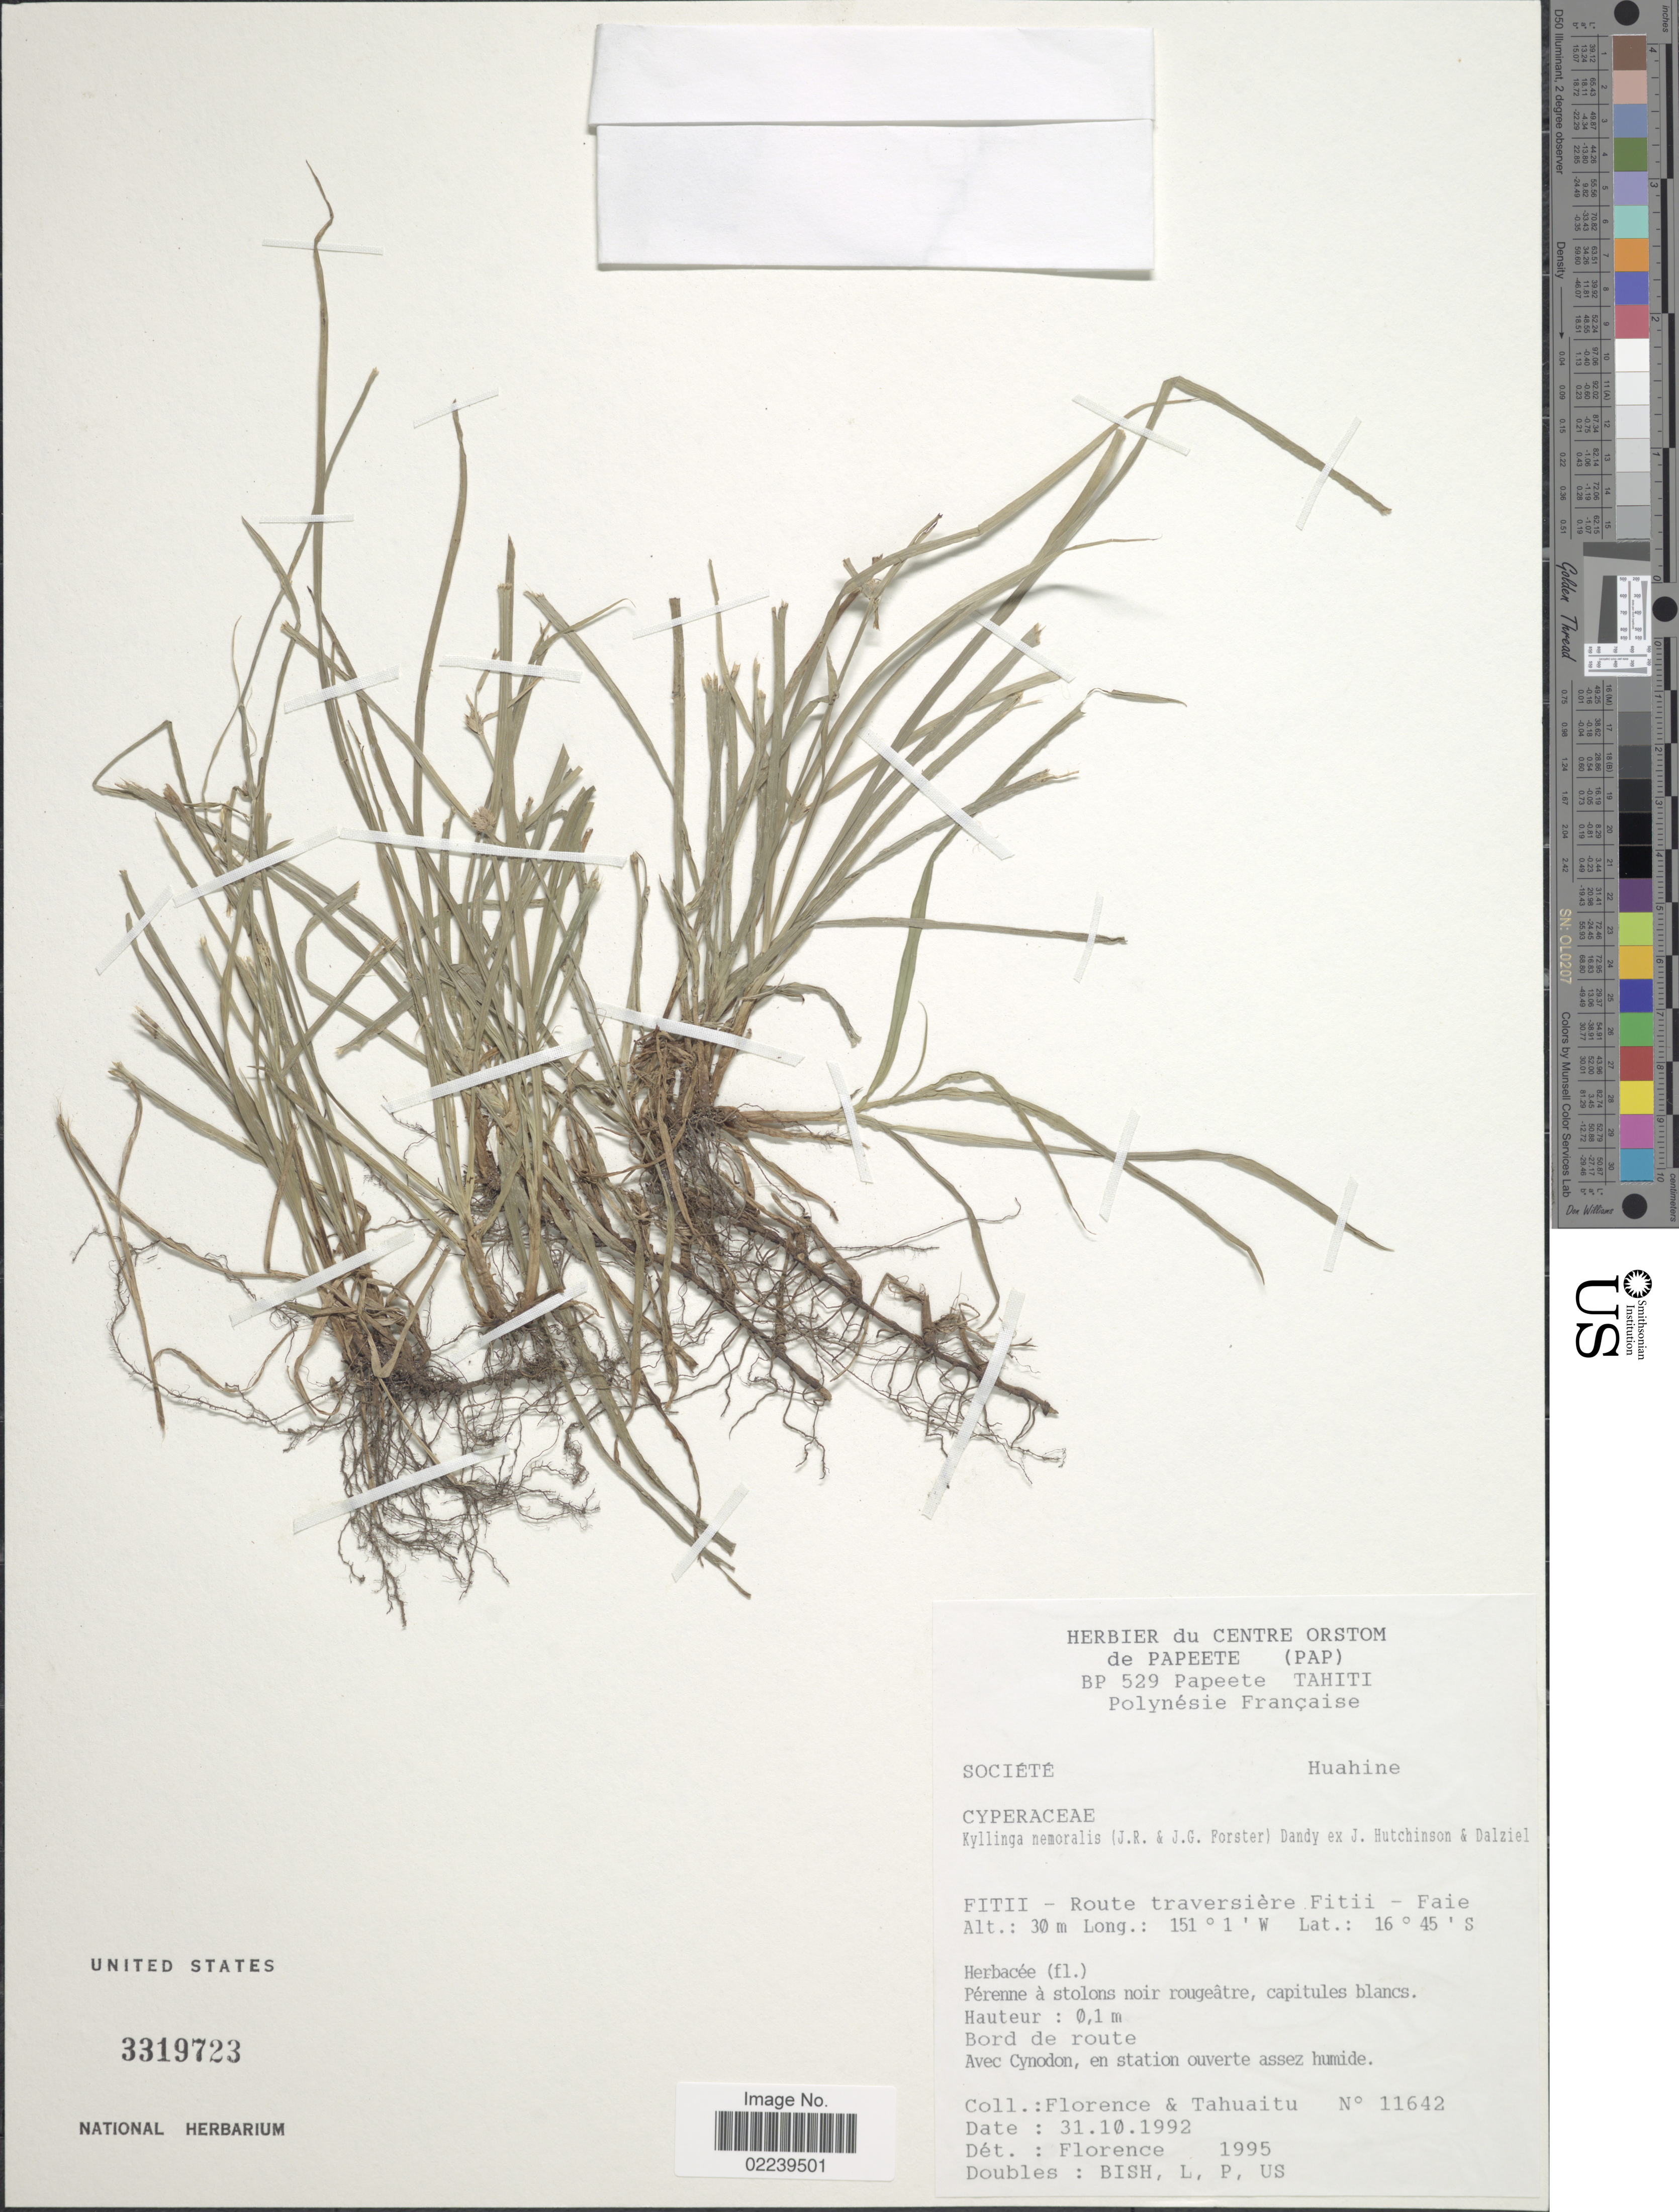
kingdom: Plantae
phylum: Tracheophyta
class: Liliopsida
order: Poales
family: Cyperaceae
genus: Cyperus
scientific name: Cyperus mindorensis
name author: (Steud.) Huygh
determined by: Strong, M. T., (US), Smithsonian Institution - National Museum of Natural History (UNITED STATES)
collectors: -. Florence & -. Tahuaitu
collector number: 11642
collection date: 1992-10-31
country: French Polynesia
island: Huahine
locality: Societe. Huahine. Fitii - Route traversiere Fitii - Faie. Bord de route, Avec Cynodon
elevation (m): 30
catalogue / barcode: US 3319723